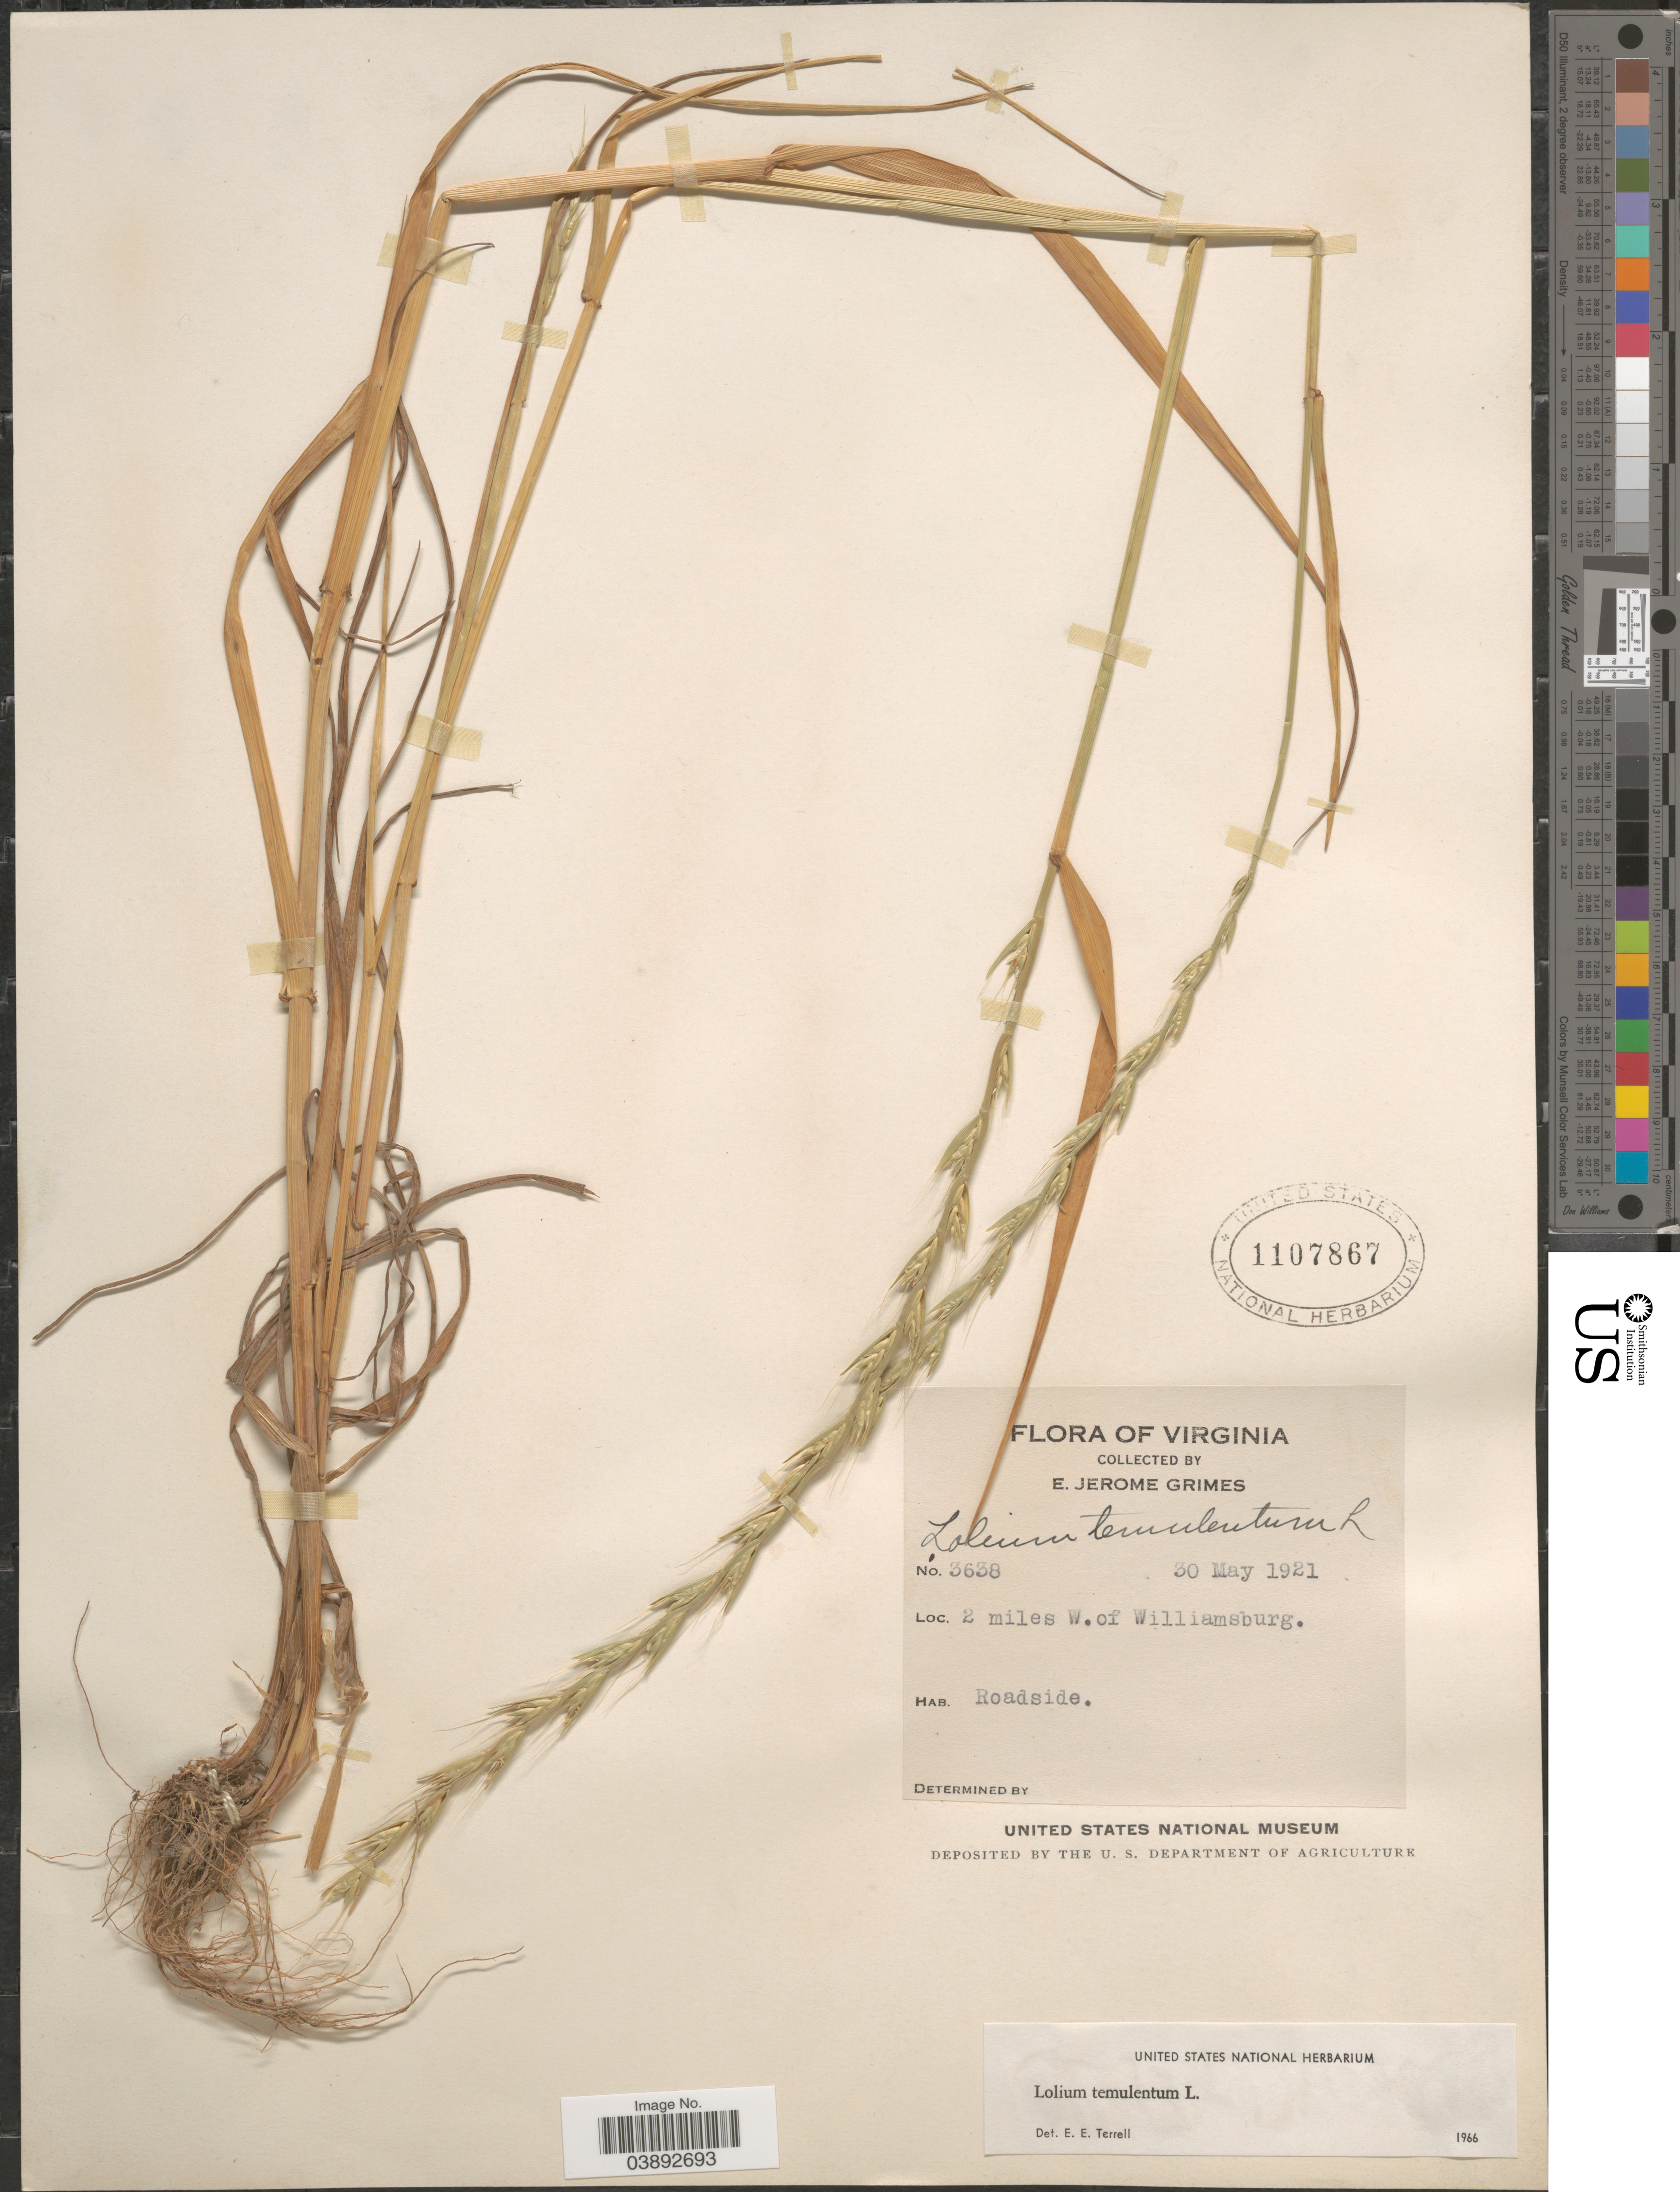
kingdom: Plantae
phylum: Tracheophyta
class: Liliopsida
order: Poales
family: Poaceae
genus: Lolium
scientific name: Lolium temulentum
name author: L.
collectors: E. J. Grimes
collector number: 3638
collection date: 1921-05-30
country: United States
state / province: Virginia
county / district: City of Williamsburg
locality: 2 miles W of Williamsburg.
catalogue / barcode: US 1107867